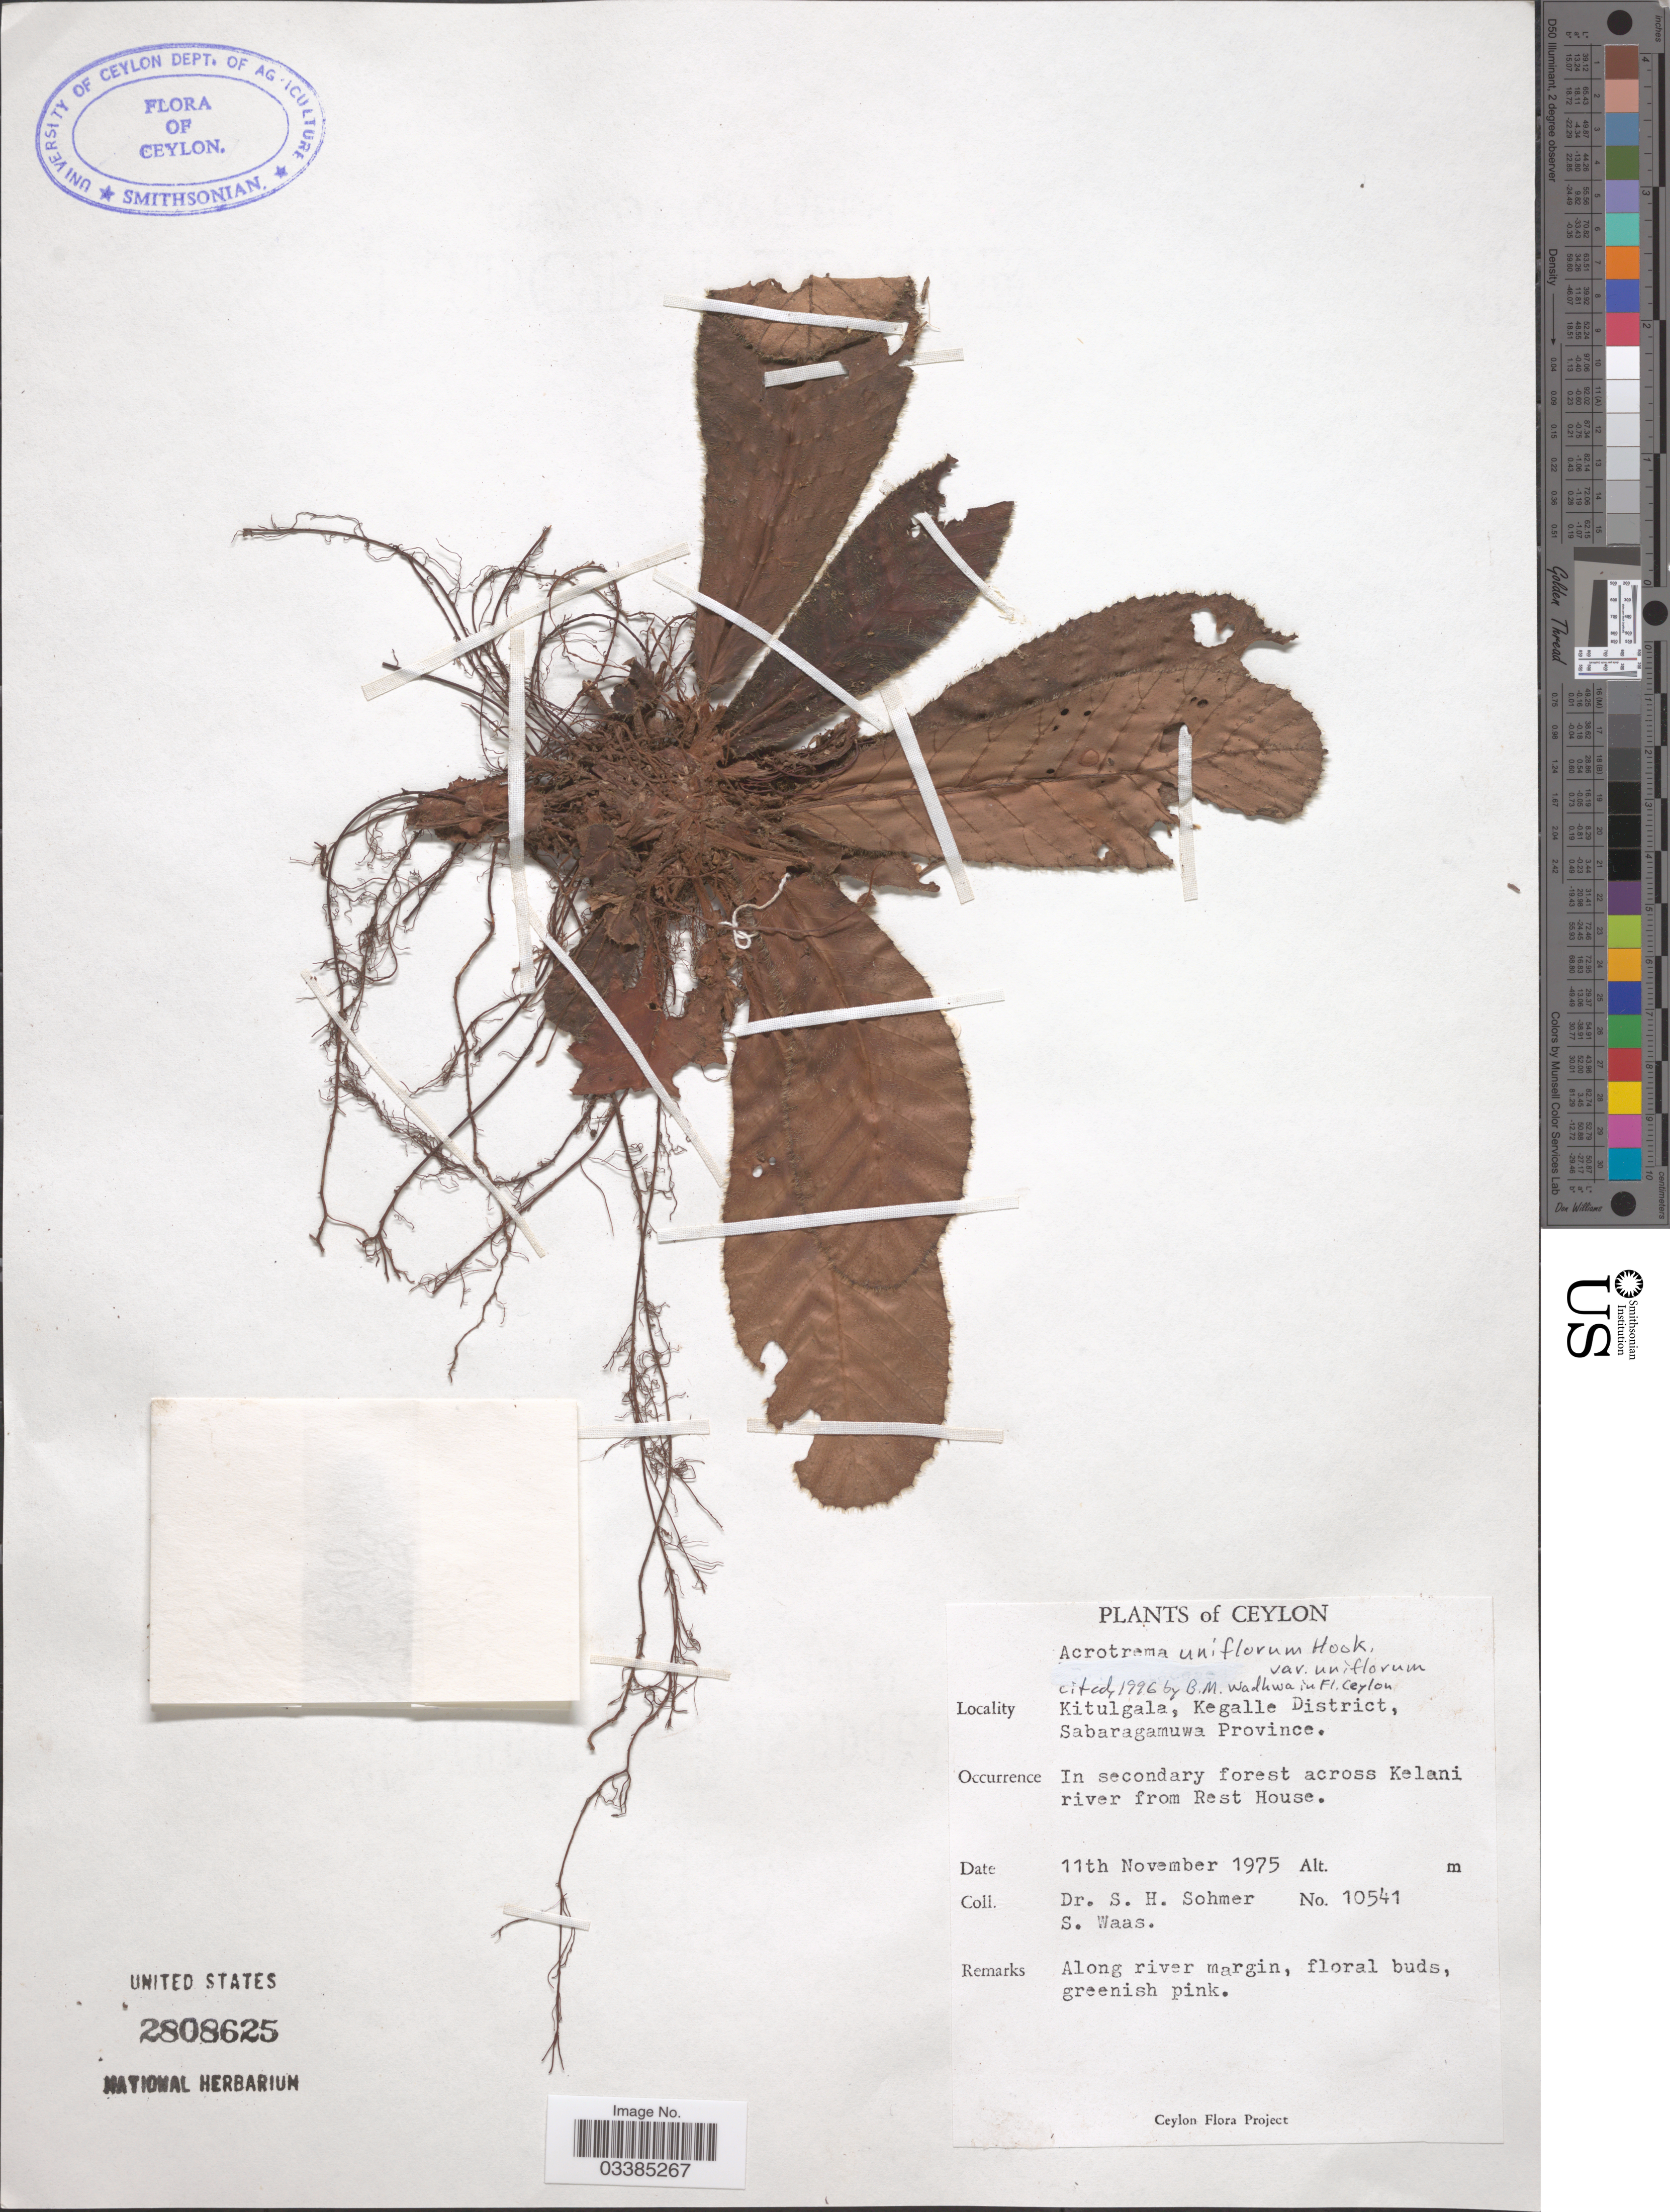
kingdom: Plantae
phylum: Tracheophyta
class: Magnoliopsida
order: Dilleniales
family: Dilleniaceae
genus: Acrotrema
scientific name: Acrotrema uniflorum var. uniflorum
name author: Hook.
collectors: S. H. Sohmer & S. Waas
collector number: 10541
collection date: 1975-11-11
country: Sri Lanka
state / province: Sabaragamuwa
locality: Ceylon. Kitulgala, Kegalle District. In secondary forest across Kelani river from Rest House.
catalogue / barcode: US 2808625